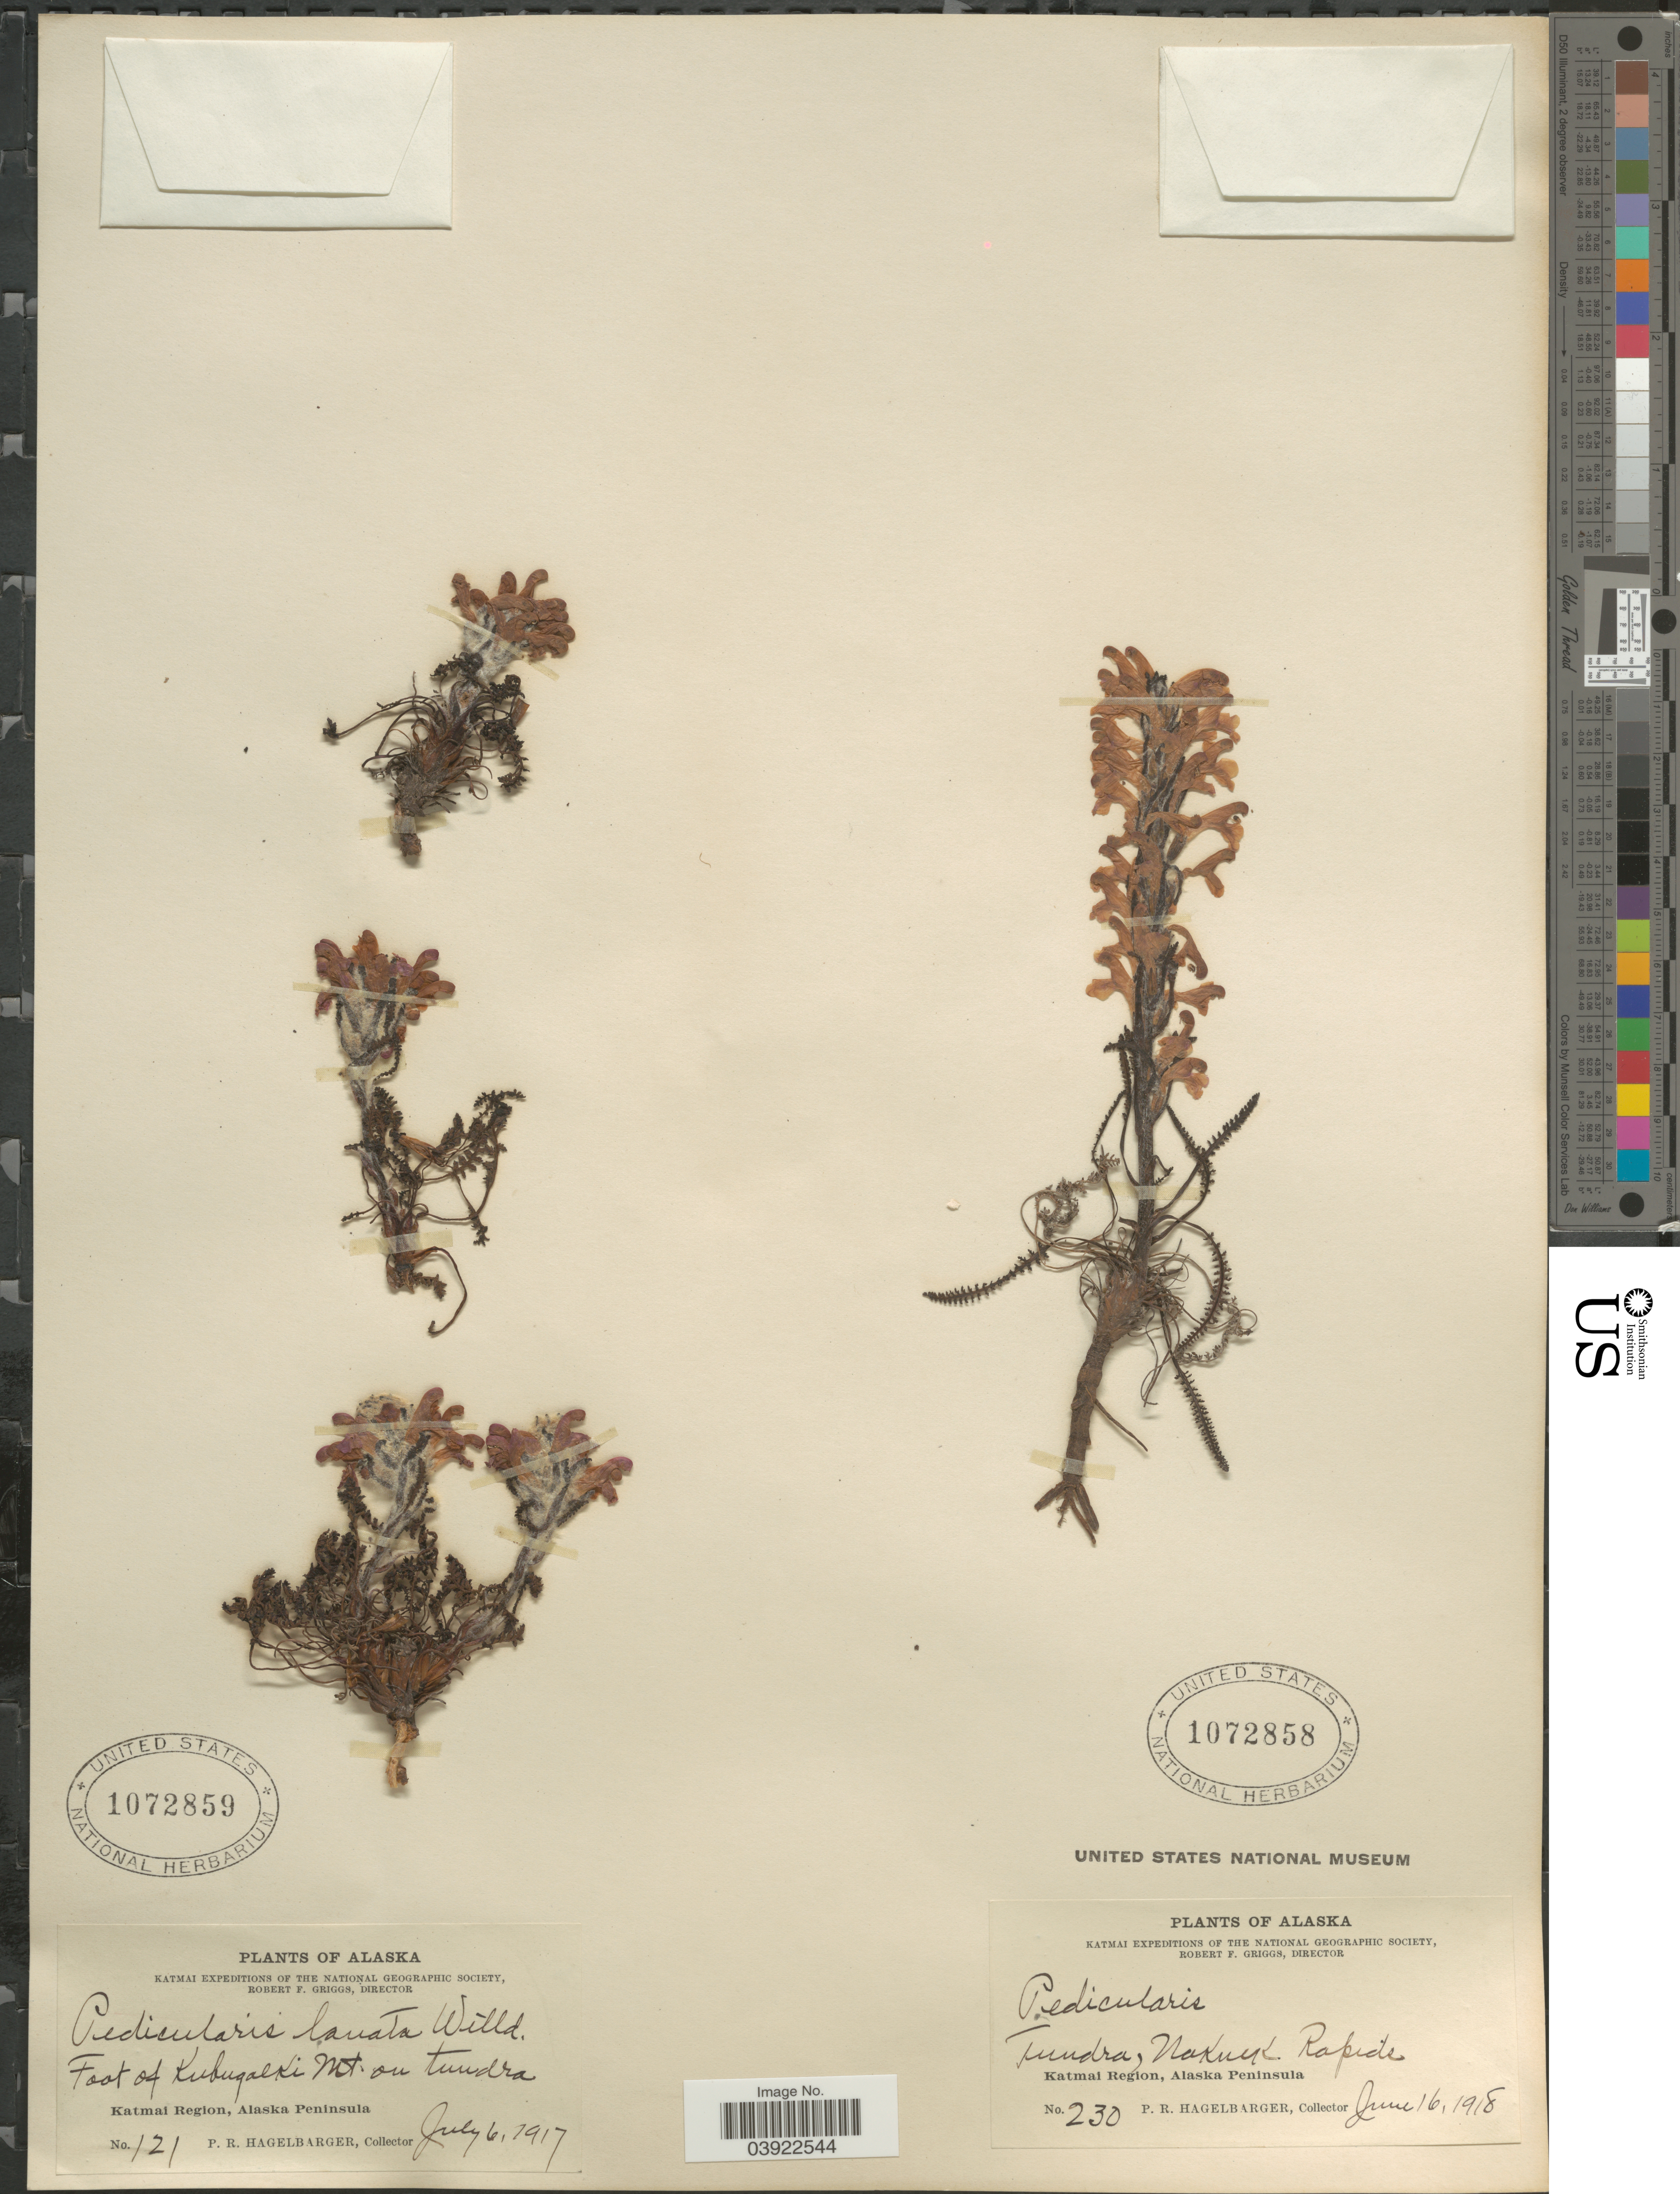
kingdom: Plantae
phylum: Tracheophyta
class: Magnoliopsida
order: Lamiales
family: Orobanchaceae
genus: Pedicularis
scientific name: Pedicularis lanata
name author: Willd. ex Cham. & Schltdl.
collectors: P. Hagelbarger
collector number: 121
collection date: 1917-07-06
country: United States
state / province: Alaska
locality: Foot of Kubugalki Mt. on tundra. Katmai Region, Alaska Peninsula.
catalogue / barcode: US 1072859